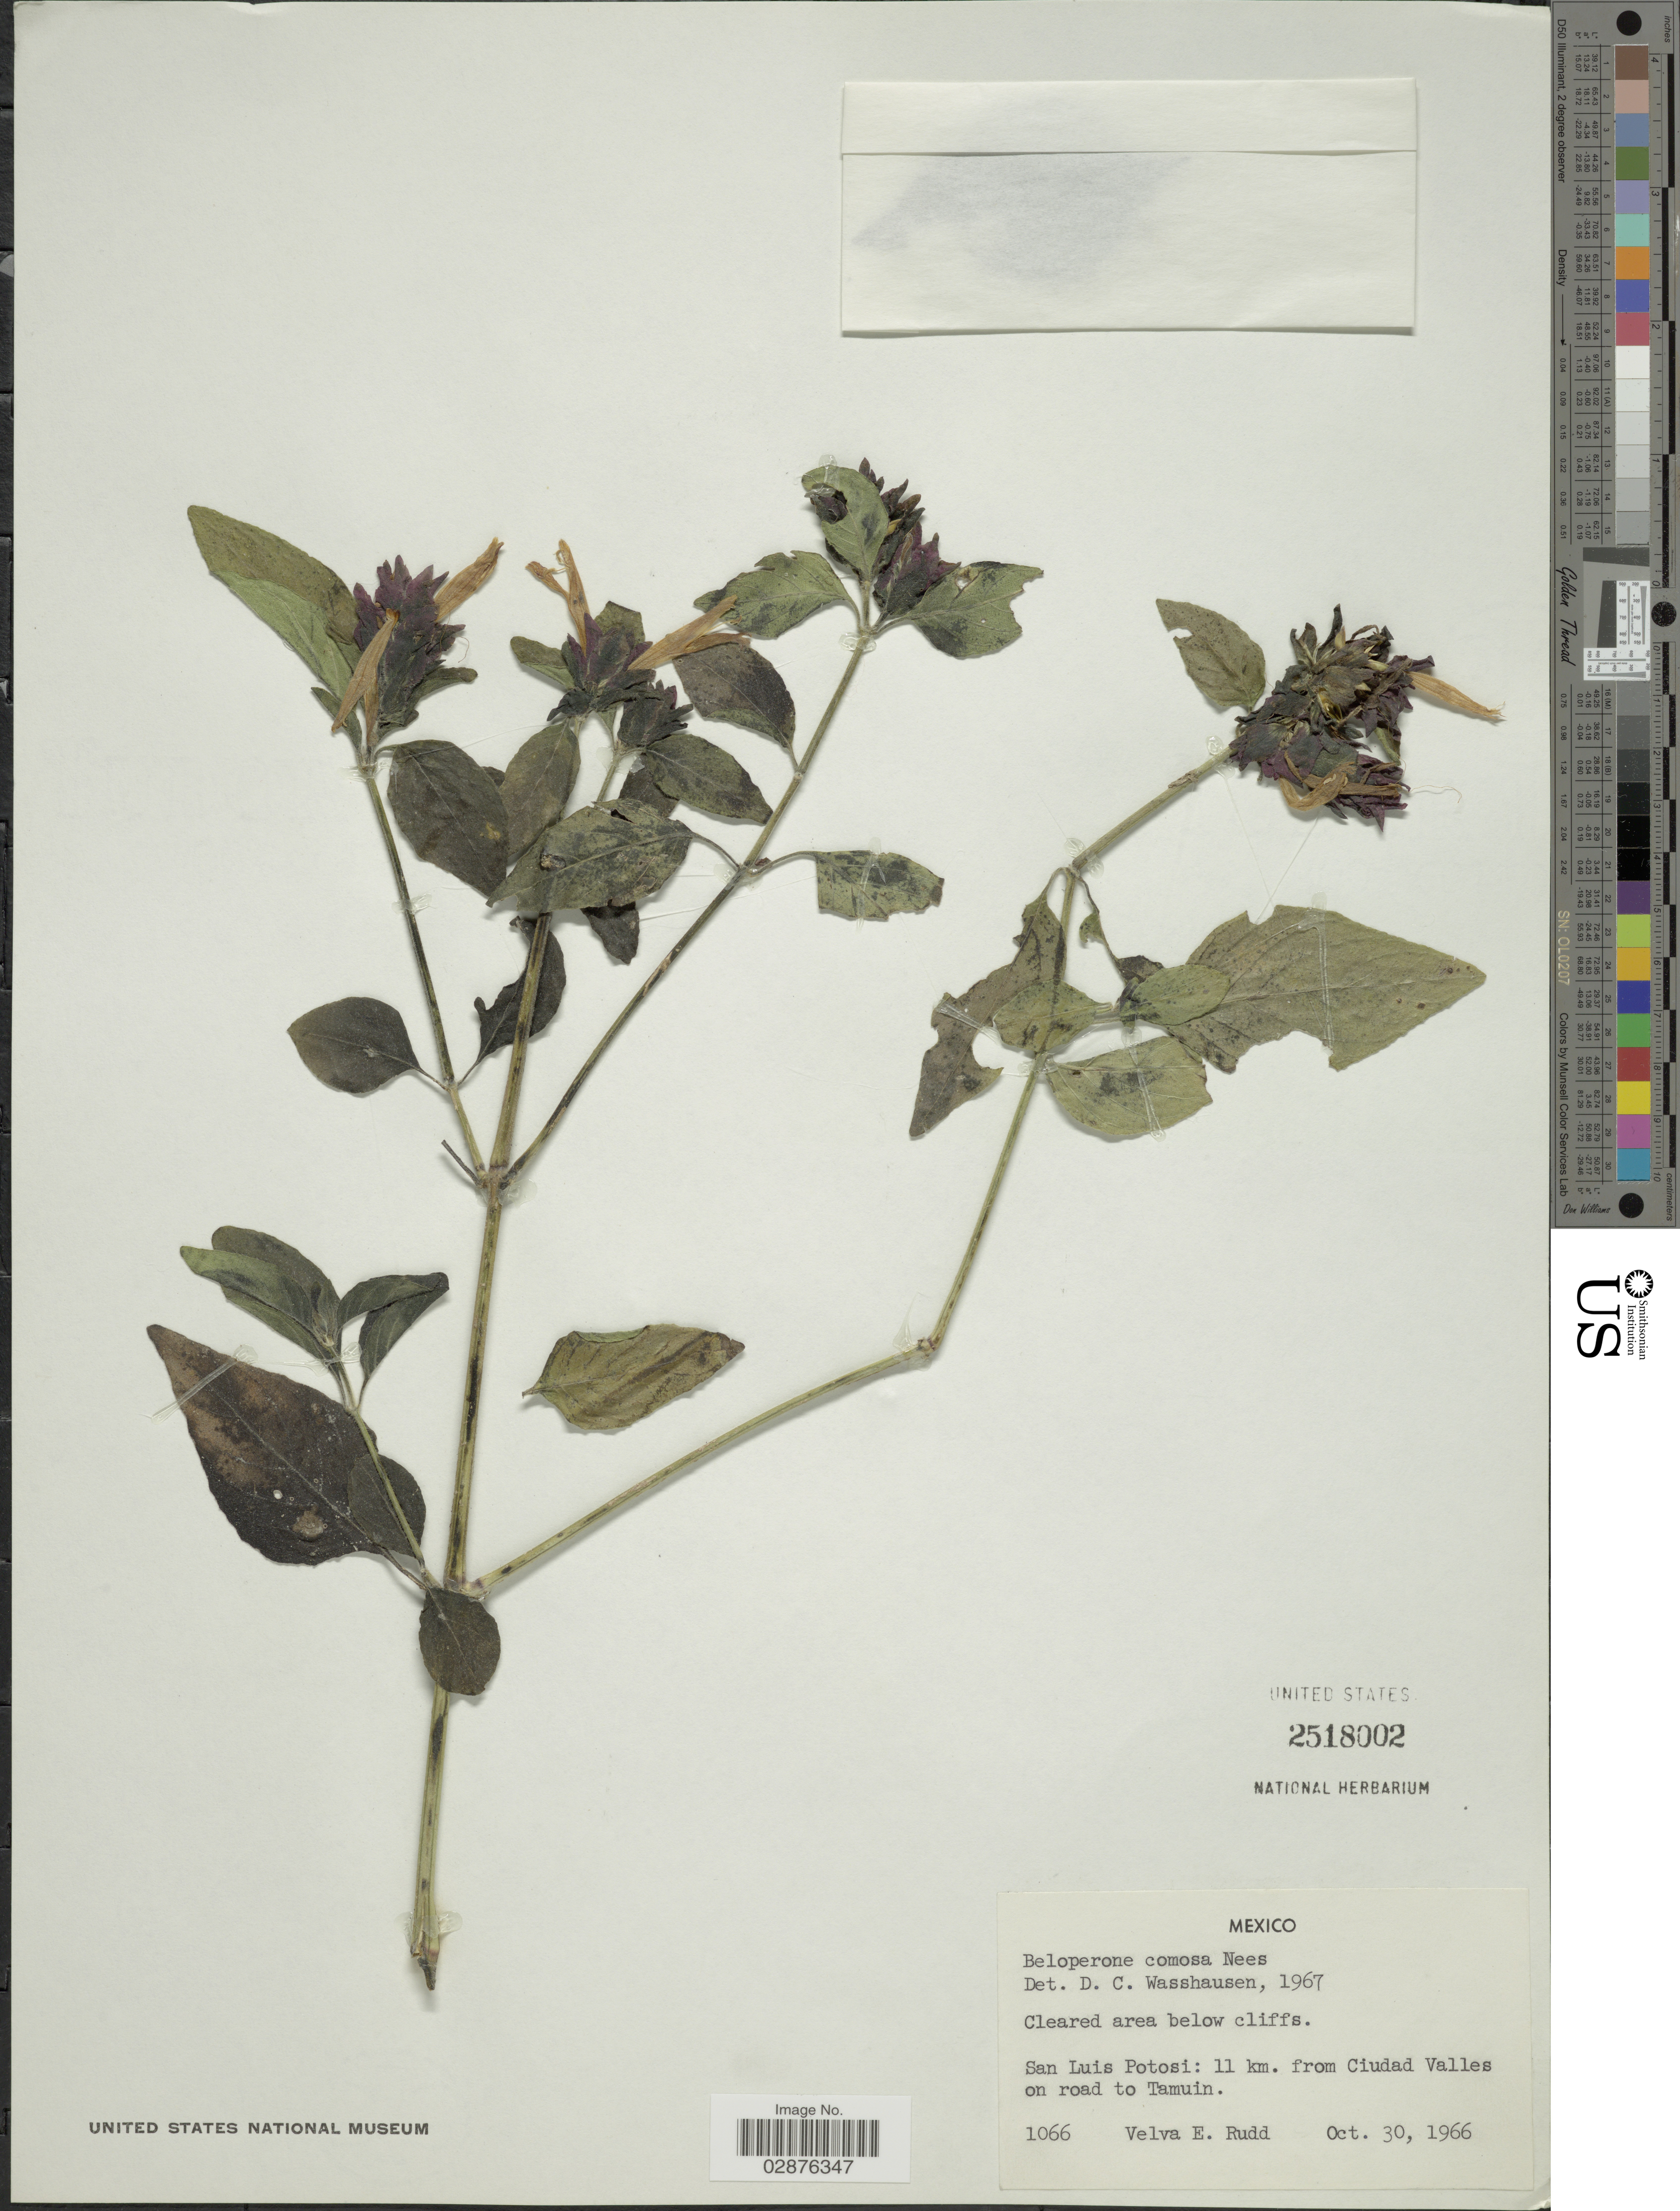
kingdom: Plantae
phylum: Tracheophyta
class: Magnoliopsida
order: Lamiales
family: Acanthaceae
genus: Justicia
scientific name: Justicia fulvicoma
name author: Schltdl. & Cham.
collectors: V. E. Rudd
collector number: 1066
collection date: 1966-10-30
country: Mexico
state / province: San Luis Potosí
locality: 11 km. from Ciudad Valles on road to Tamuin.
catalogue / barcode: US 2518002